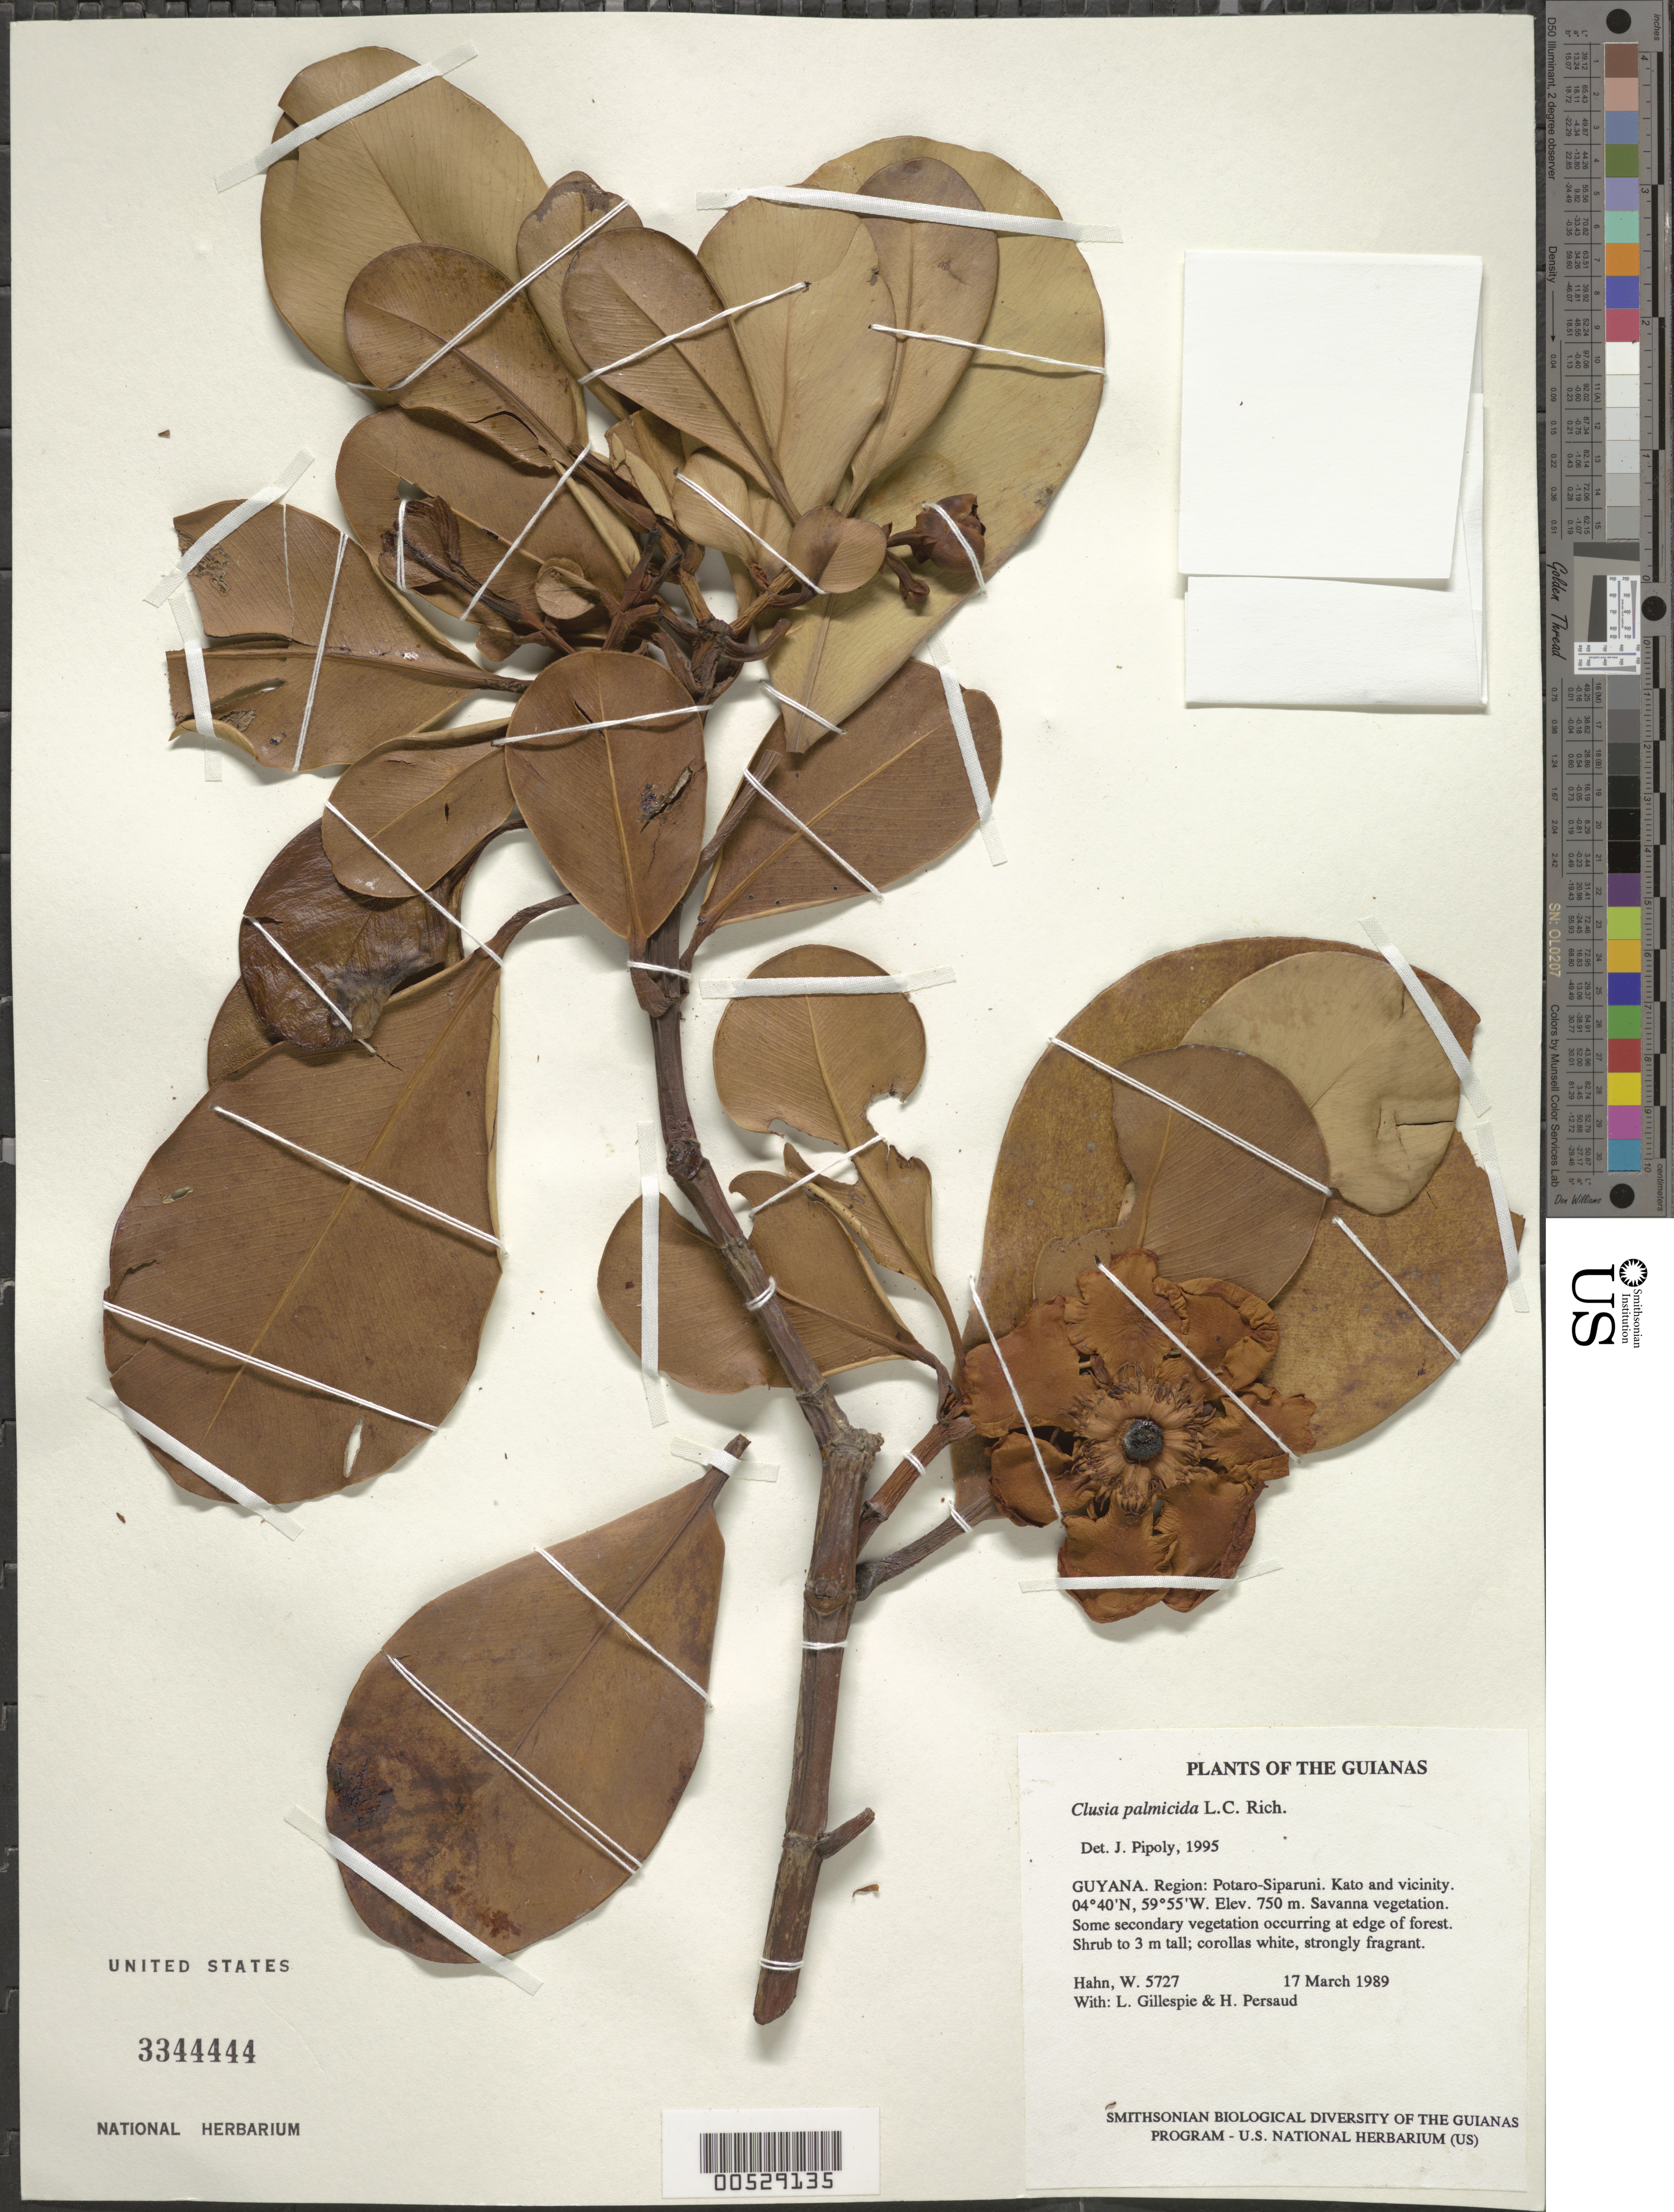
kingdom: Plantae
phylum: Tracheophyta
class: Magnoliopsida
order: Malpighiales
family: Clusiaceae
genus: Clusia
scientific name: Clusia palmicida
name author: Rich.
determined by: Pipoly, J. J., III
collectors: W. Hahn, L. J. Gillespie & H. Persaud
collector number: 5727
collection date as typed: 17 March 1989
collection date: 1989-03-17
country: Guyana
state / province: Potaro-Siparuni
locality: Kato and vicinity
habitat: Savanna vegetation. Some secondary vegetation occurring at edge of forest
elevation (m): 750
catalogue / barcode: US 3344444